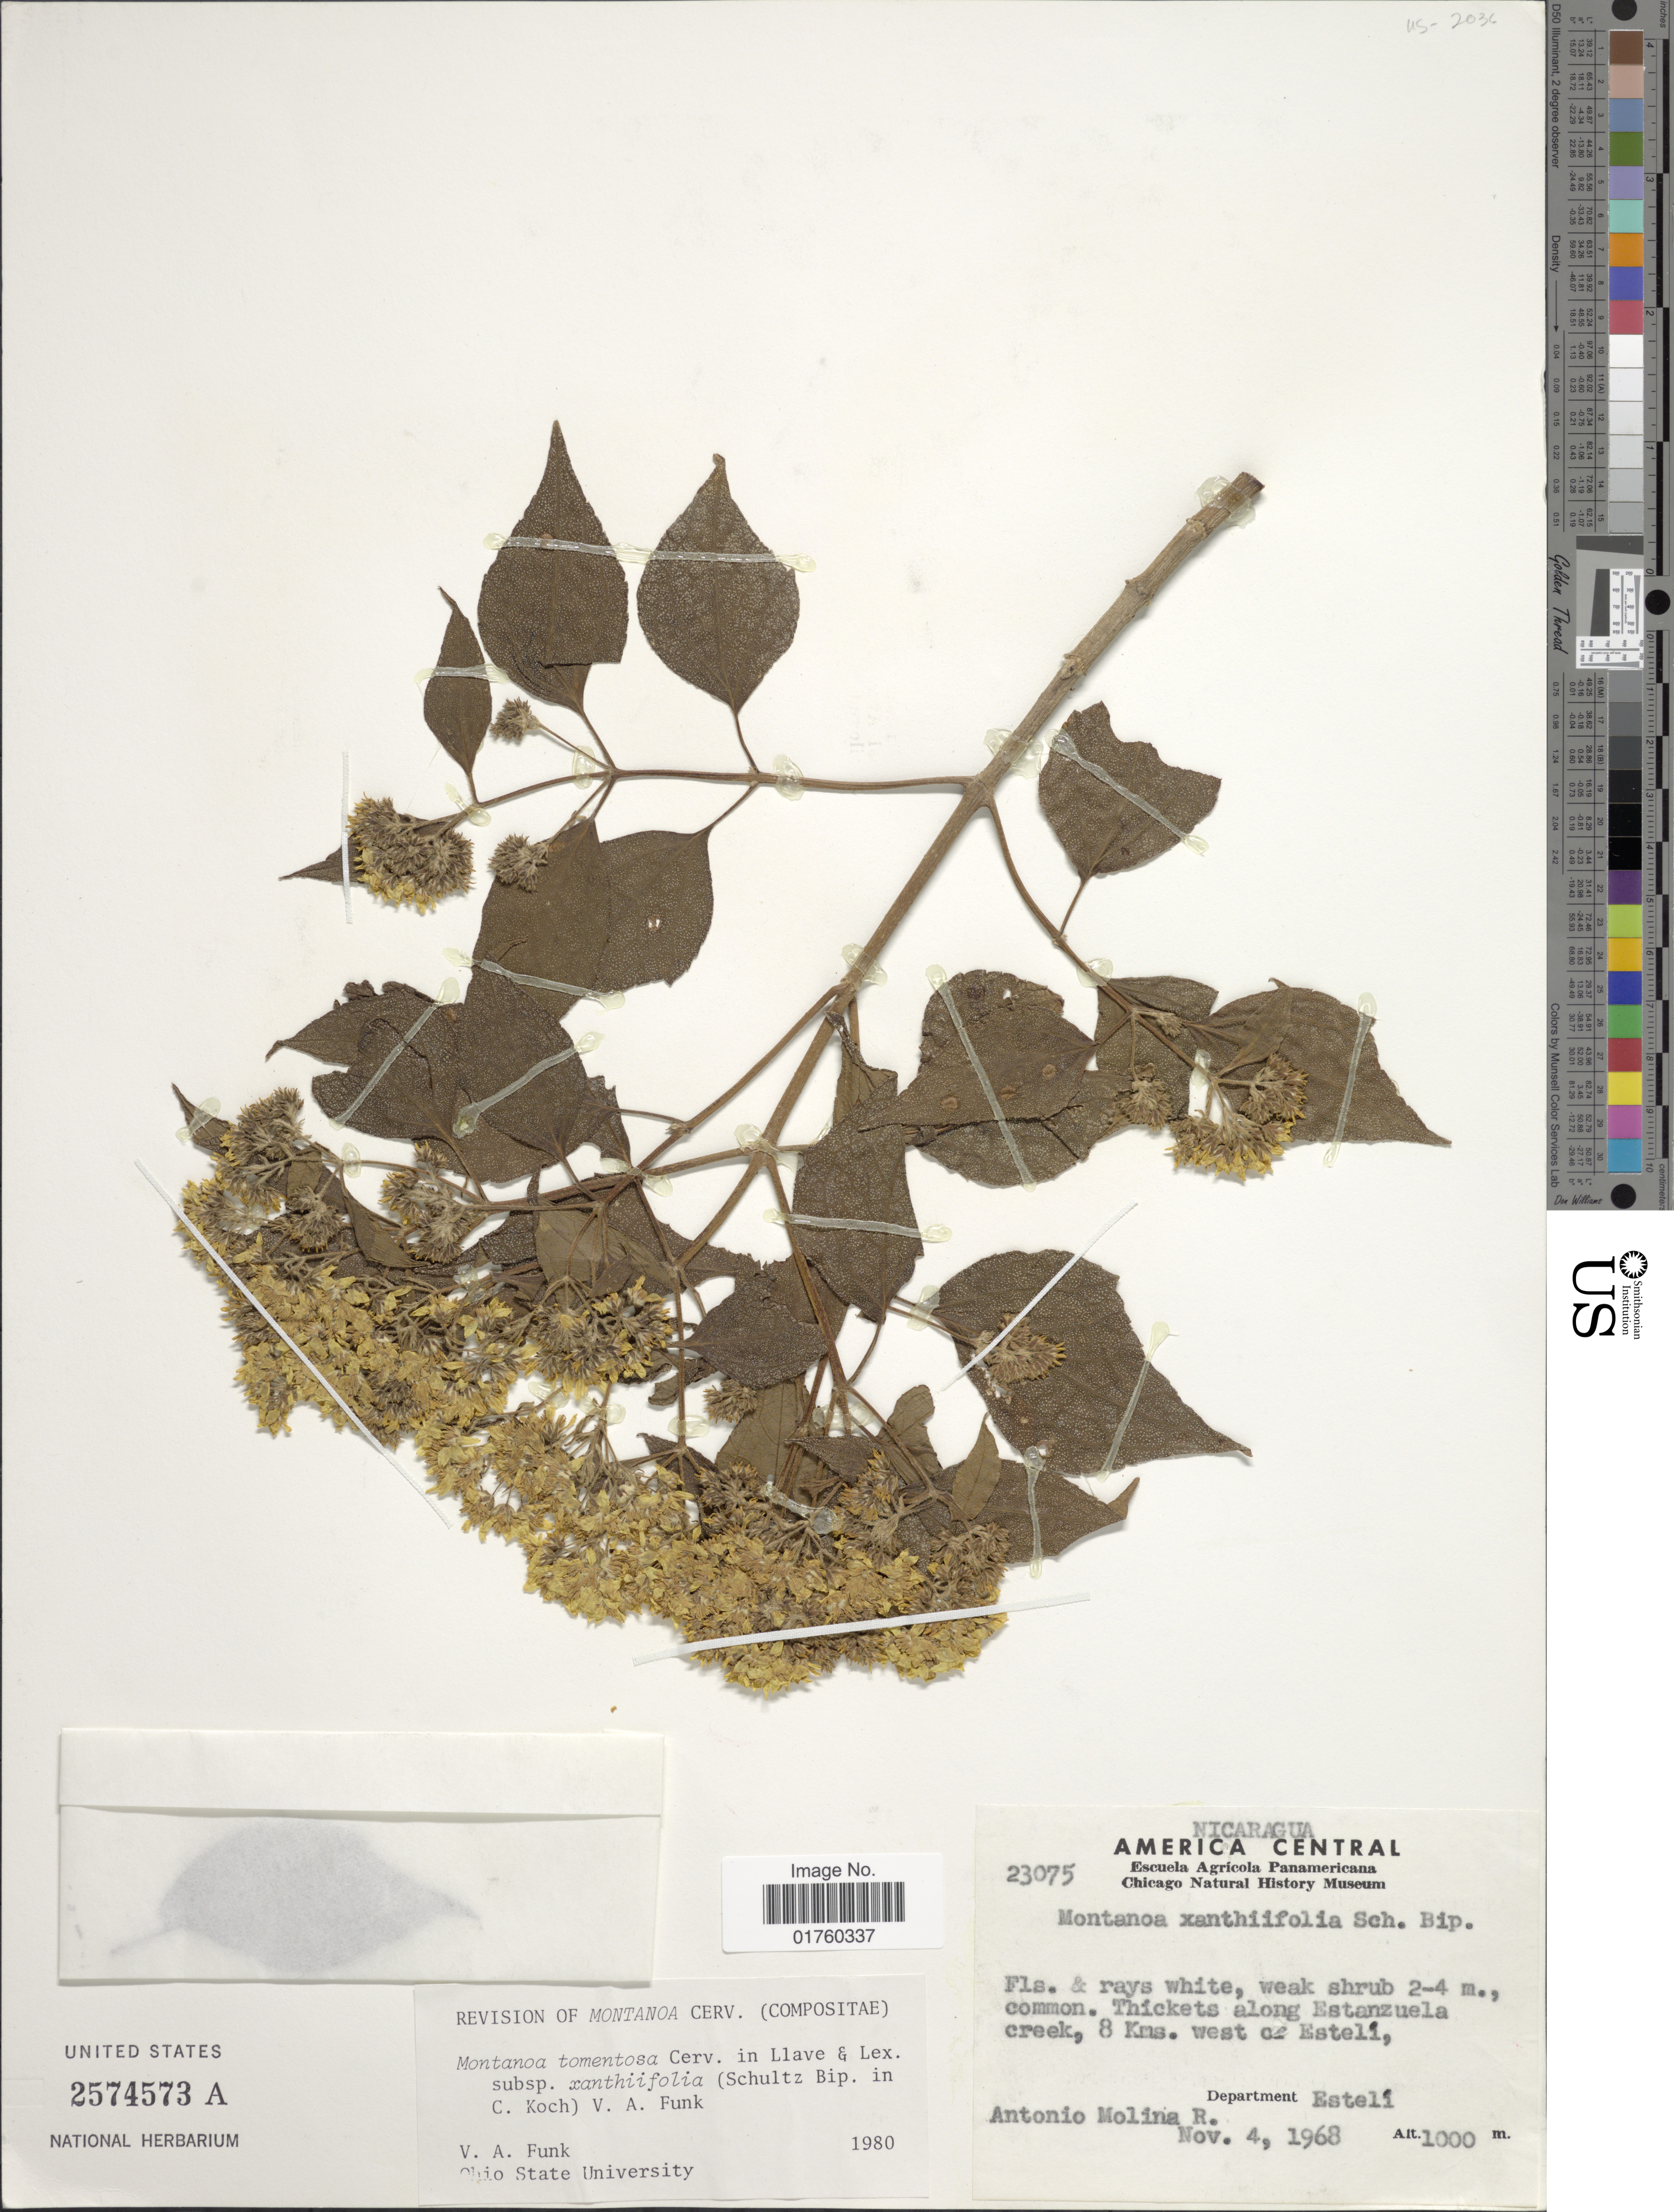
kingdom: Plantae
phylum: Tracheophyta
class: Magnoliopsida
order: Asterales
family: Asteraceae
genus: Montanoa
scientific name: Montanoa tomentosa subsp. xanthiifolia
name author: (Sch. Bip. in C. Koch) V.A. Funk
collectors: A. Molina R.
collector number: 23075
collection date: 1968-11-04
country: Nicaragua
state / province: Esteli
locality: Thickets along Estanzuela creek, 8 Kms. west of Esteli.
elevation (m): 1000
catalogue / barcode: US 2574573A